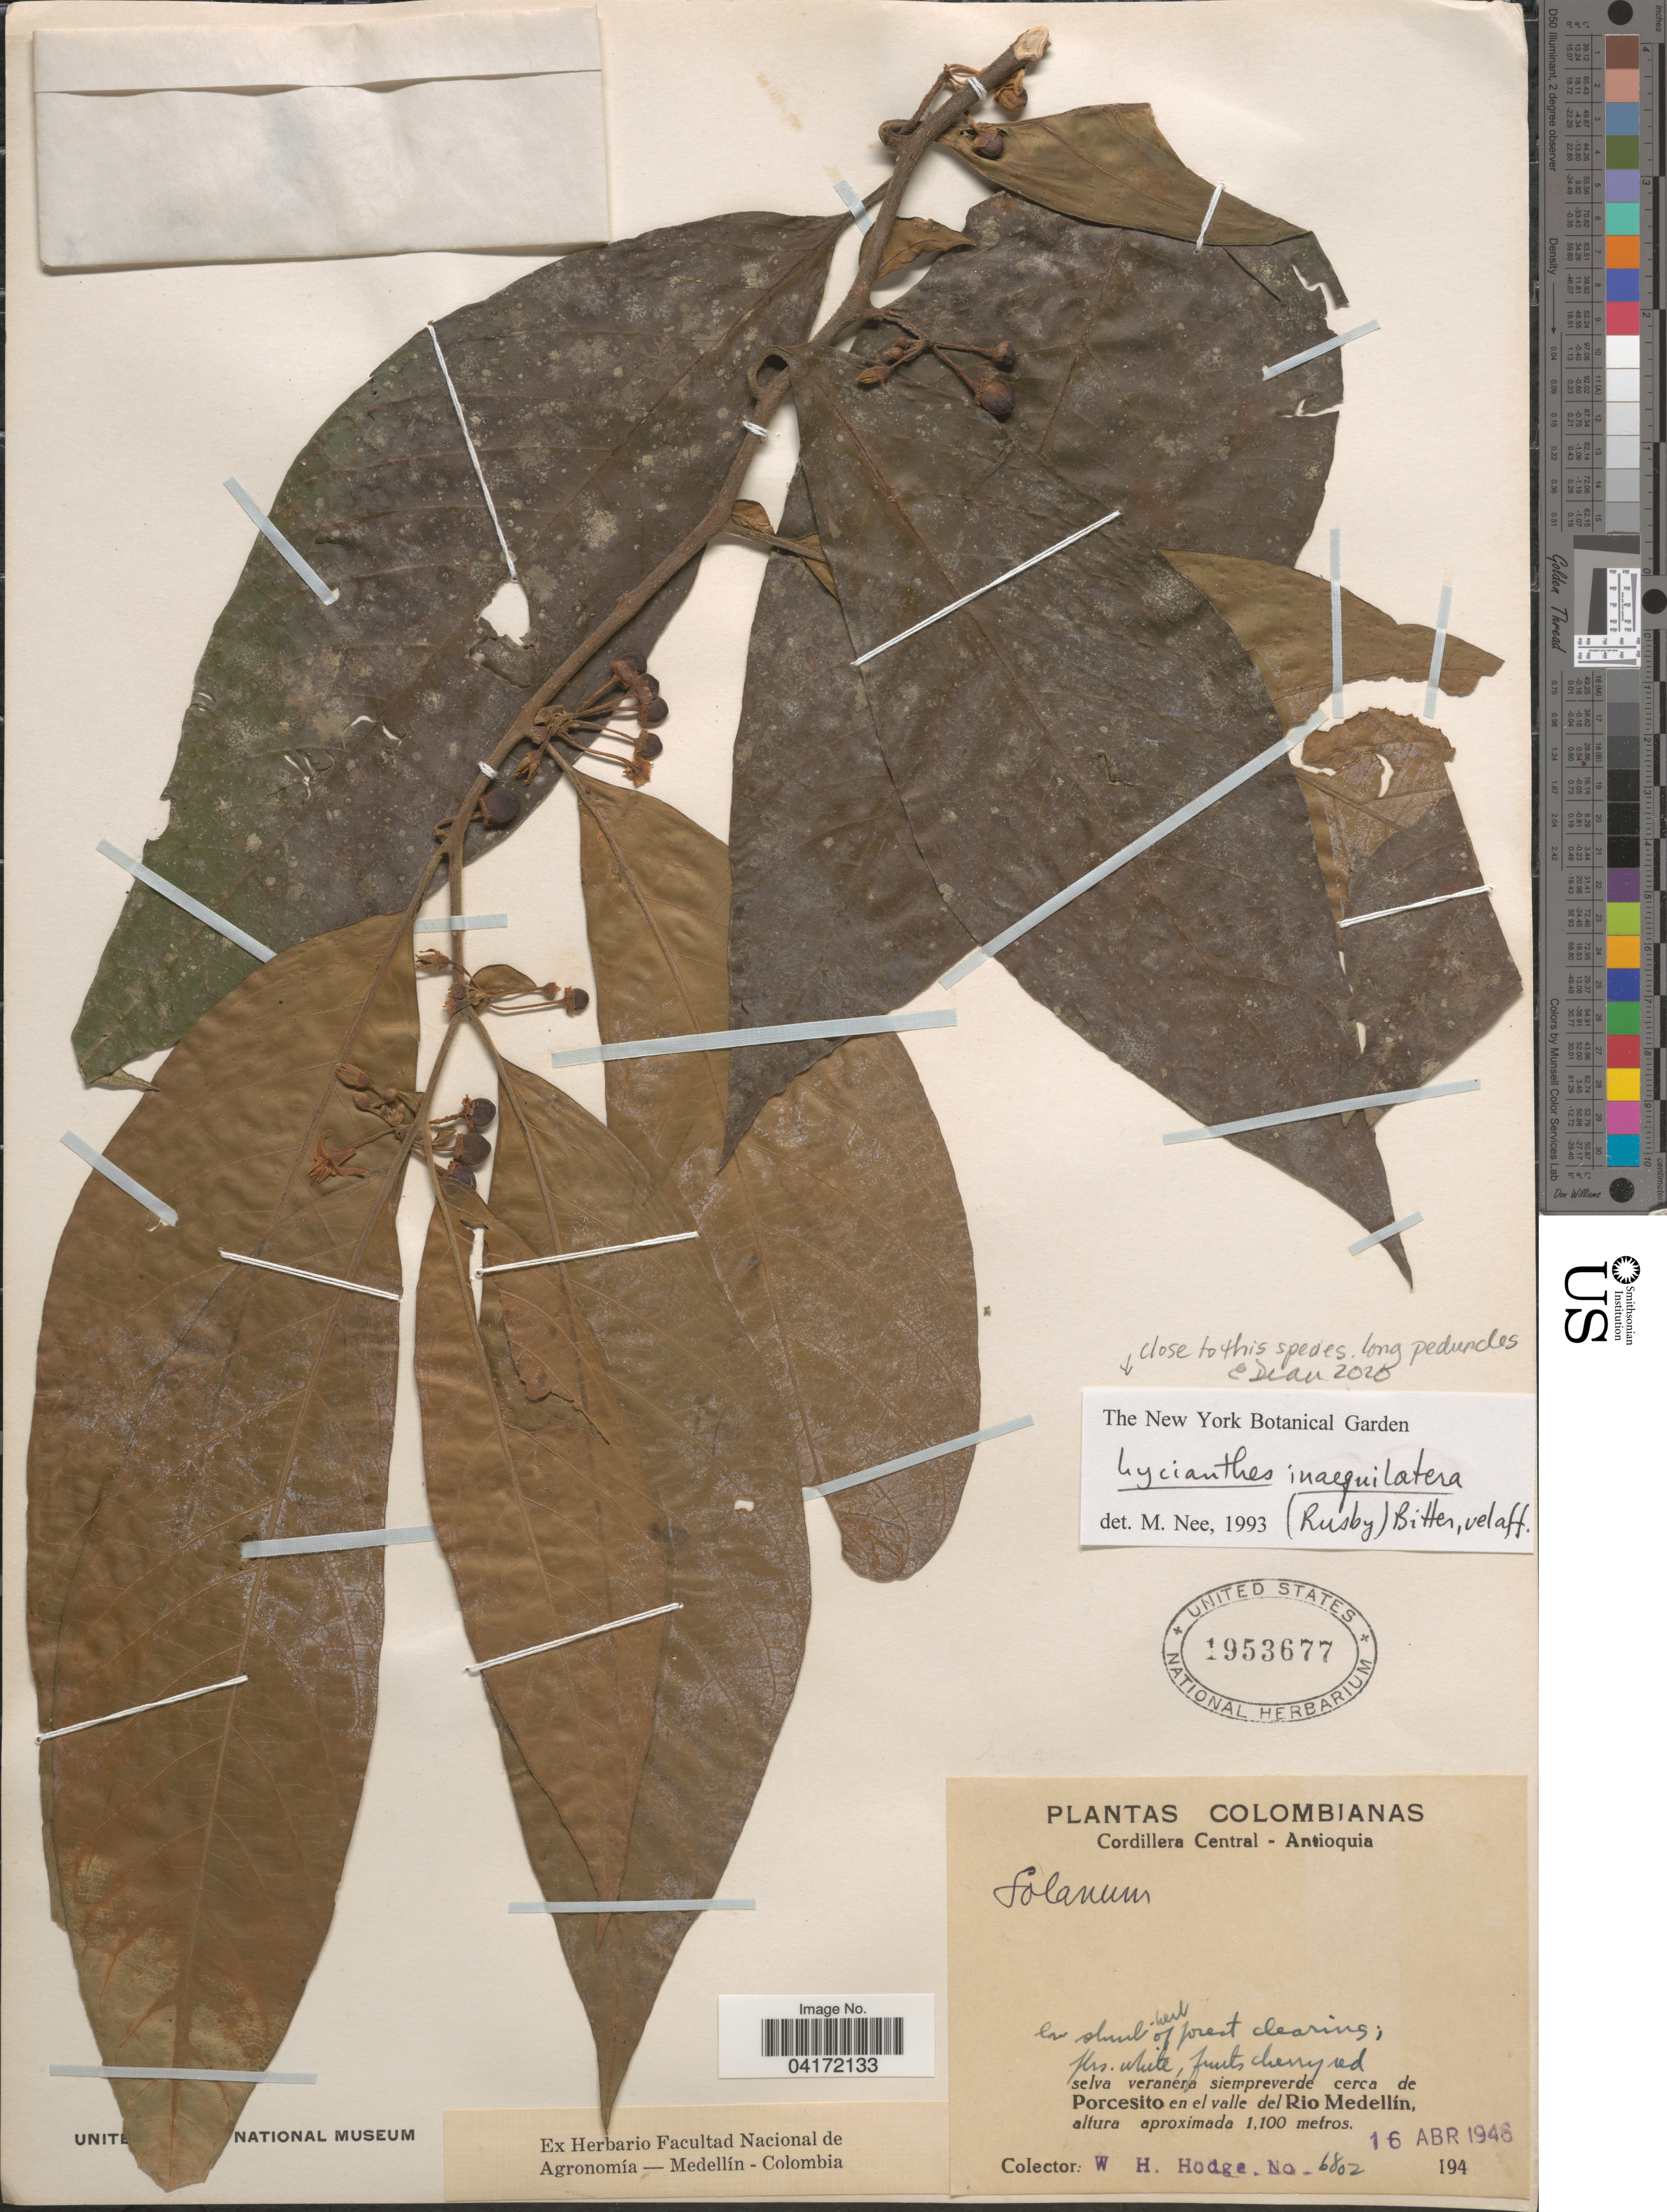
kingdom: Plantae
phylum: Tracheophyta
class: Magnoliopsida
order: Solanales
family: Solanaceae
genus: Lycianthes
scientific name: Lycianthes inaequilatera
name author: (Rusby) Bitter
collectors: W. Hodge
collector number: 6802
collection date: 1946-04-16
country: Colombia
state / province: Antioquia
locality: Cordillera Central. Selva veranera siempreverde cerca de Porcesito en el valle del Rio Medellín.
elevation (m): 1100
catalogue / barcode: US 1953677